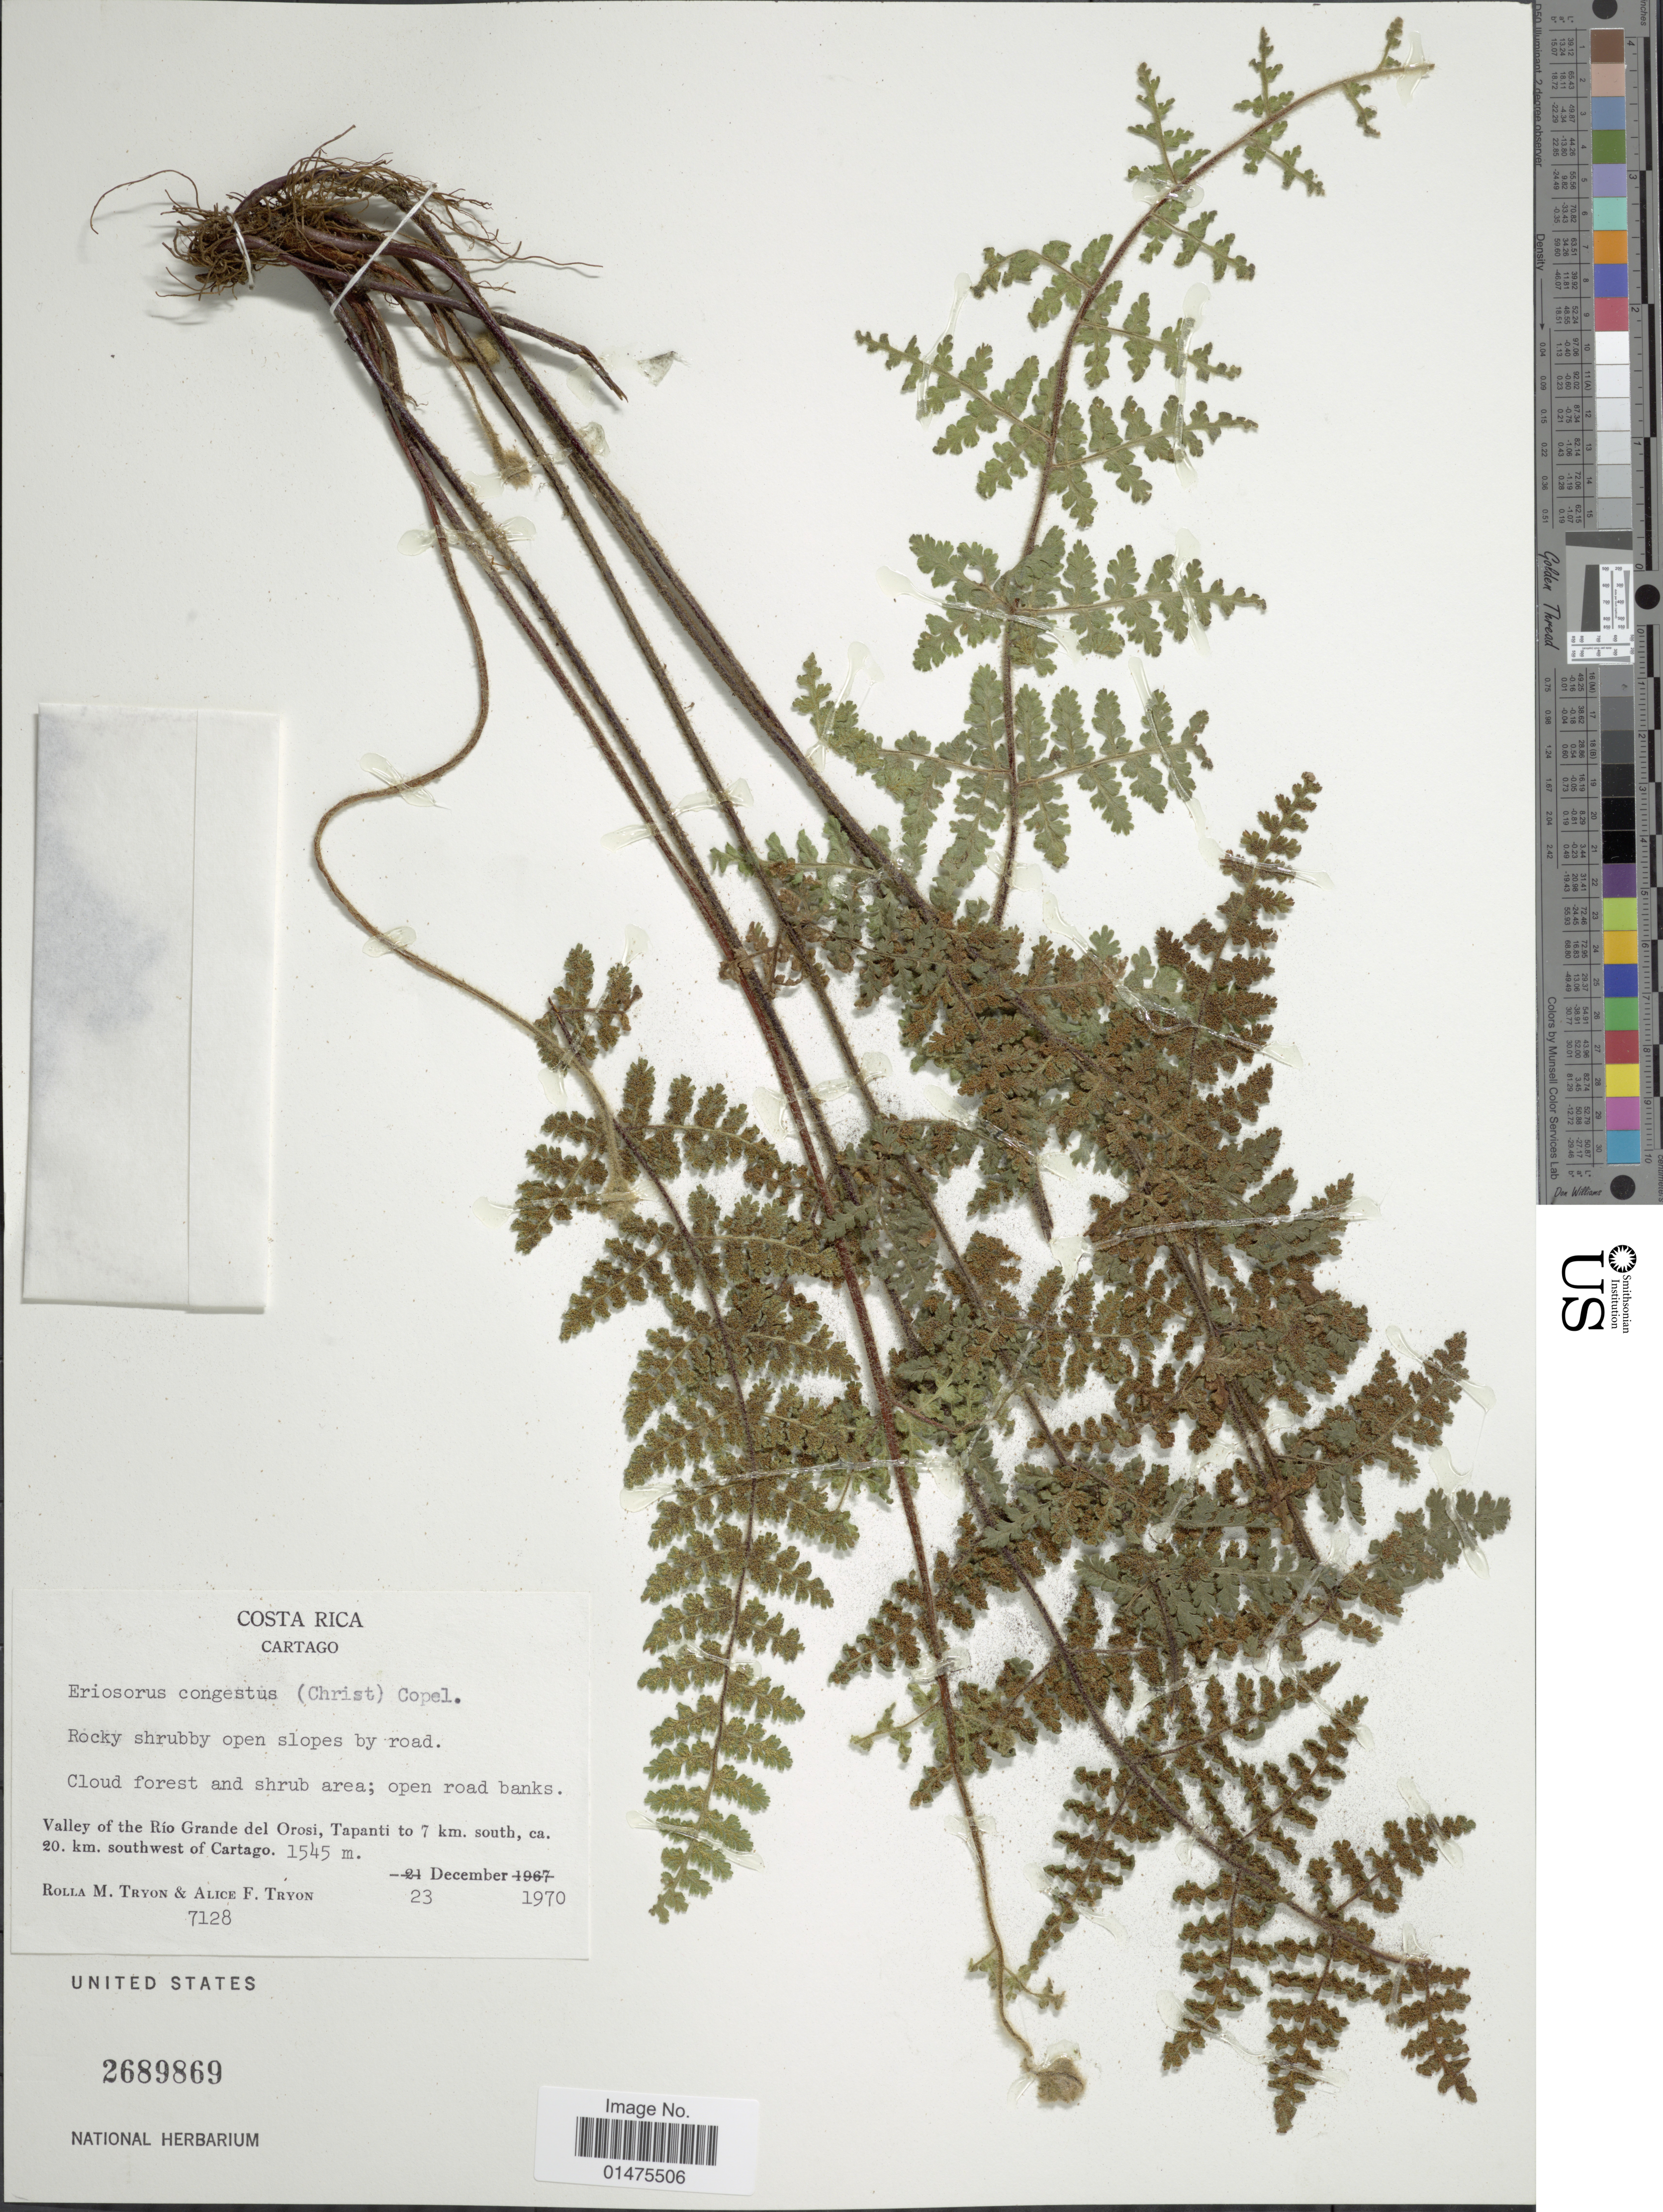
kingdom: Plantae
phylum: Tracheophyta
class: Polypodiopsida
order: Polypodiales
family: Pteridaceae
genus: Jamesonia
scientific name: Jamesonia congesta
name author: (Christ) Christenh.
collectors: R. M. Tryon & A. F. Tryon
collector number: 7128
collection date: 1970-12-23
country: Costa Rica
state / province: Cartago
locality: Rocky shrubby open slopes by road, Valley of the Río Grande del Orosi, Tapanti to 7 km. south, ca. 20. km. southwest of Cartago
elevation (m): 1545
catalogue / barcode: US 2689869